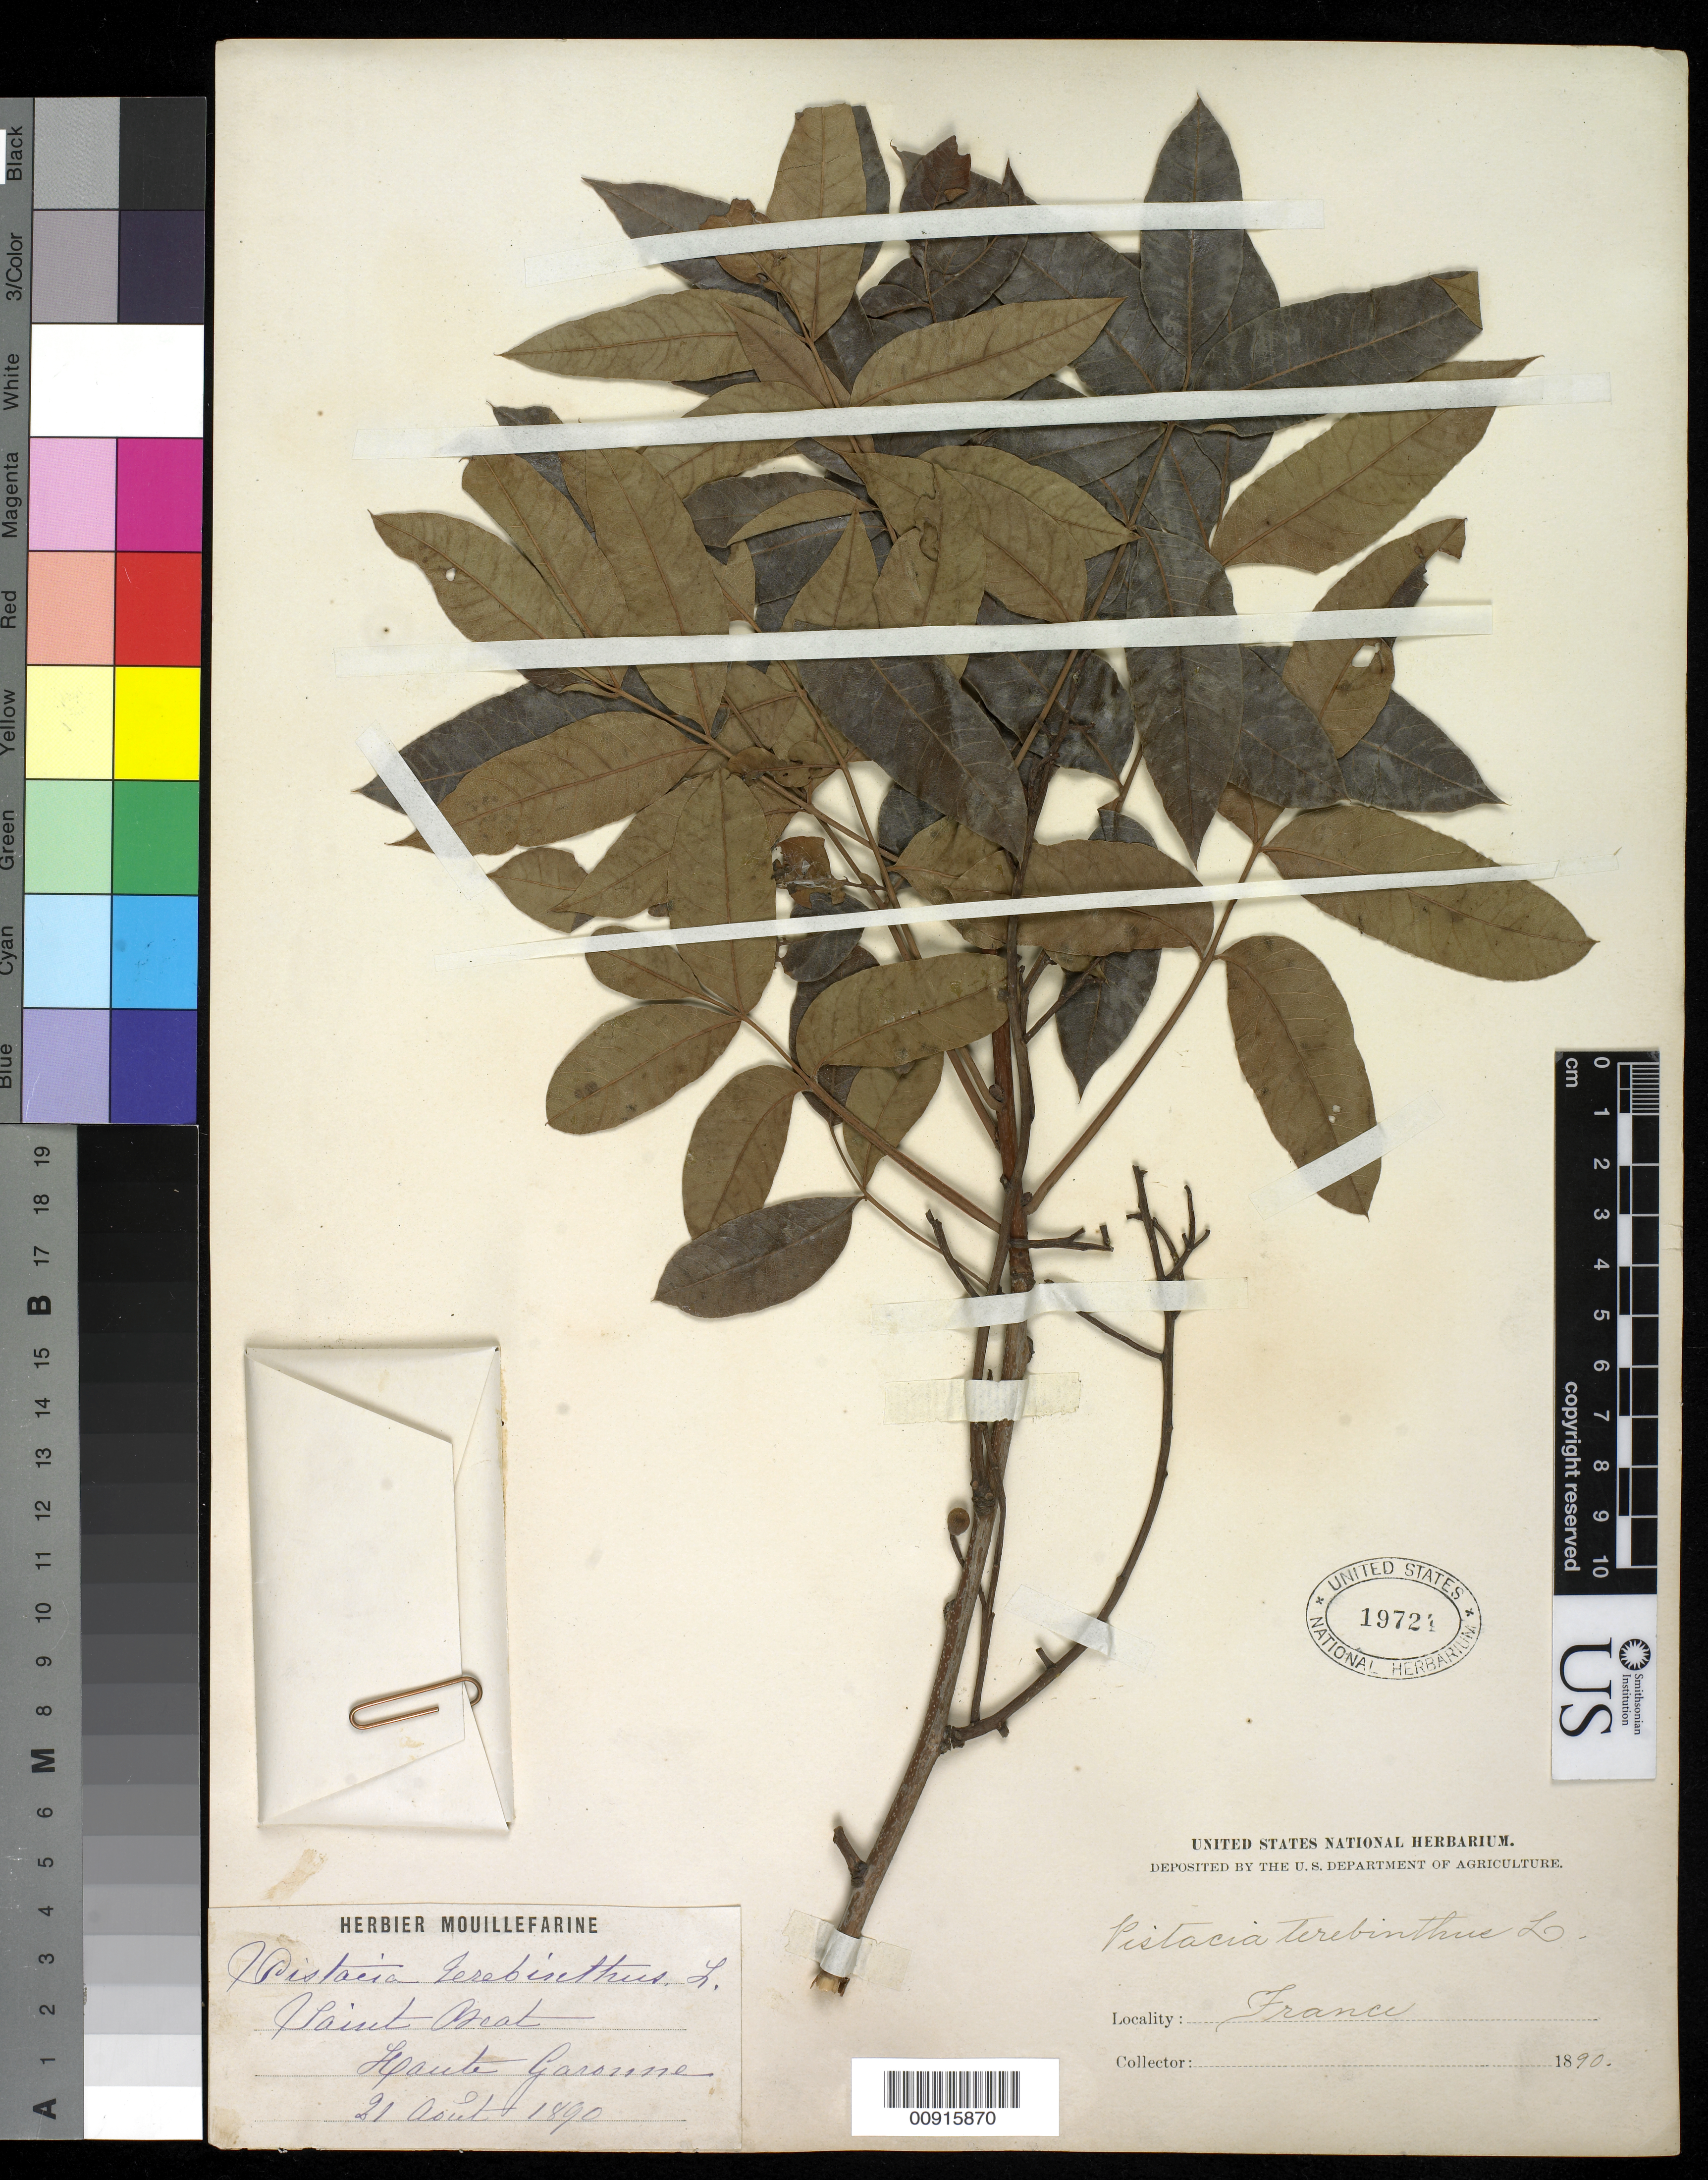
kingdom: Plantae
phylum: Tracheophyta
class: Magnoliopsida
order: Sapindales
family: Anacardiaceae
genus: Pistacia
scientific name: Pistacia terebinthus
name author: L.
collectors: A. Mouillefarine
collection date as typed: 21 Aug 1890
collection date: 1890-08-21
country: France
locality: Hpaute Garo[ ]e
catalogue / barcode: US 19721